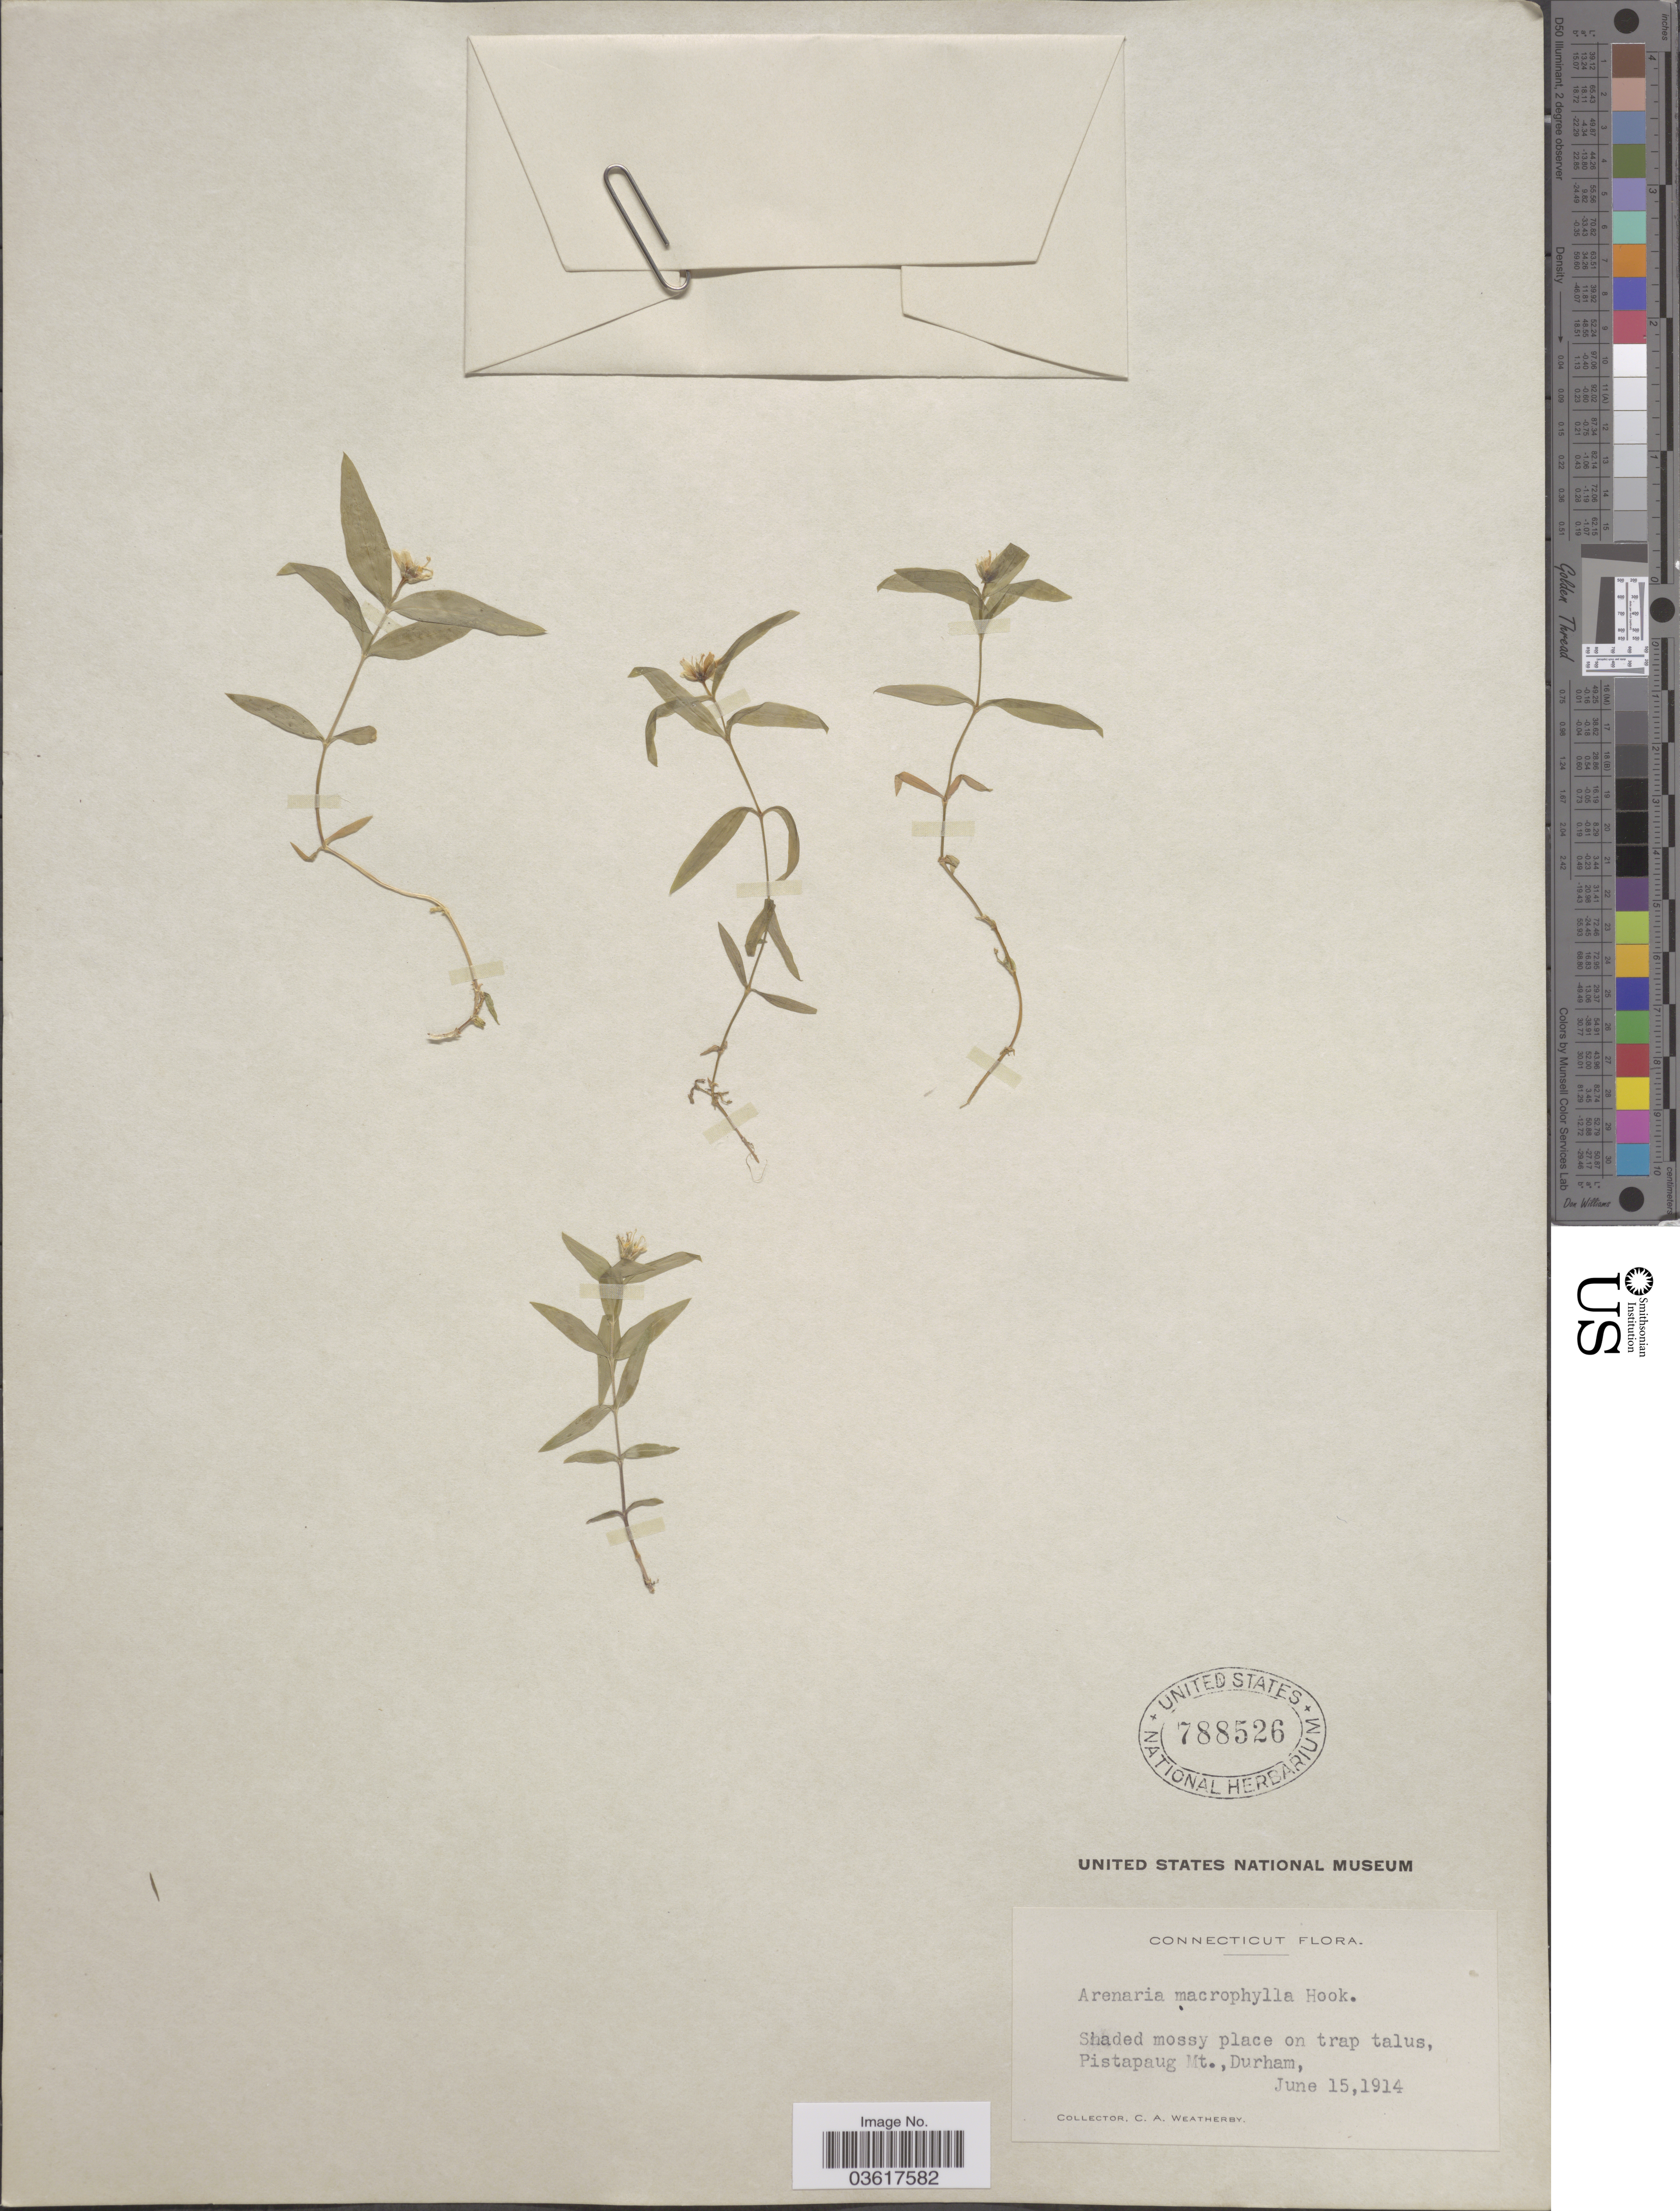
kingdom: Plantae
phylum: Tracheophyta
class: Magnoliopsida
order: Caryophyllales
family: Caryophyllaceae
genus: Moehringia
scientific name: Moehringia macrophylla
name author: (Hook.) Fenzl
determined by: Strong, Mark T., (BOT), Smithsonian Institution - National Museum of Natural History (UNITED STATES)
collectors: C. A. Weatherby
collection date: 1914-06-15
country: United States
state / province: Connecticut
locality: Pistapaug Mt., Durham.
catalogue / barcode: US 788526